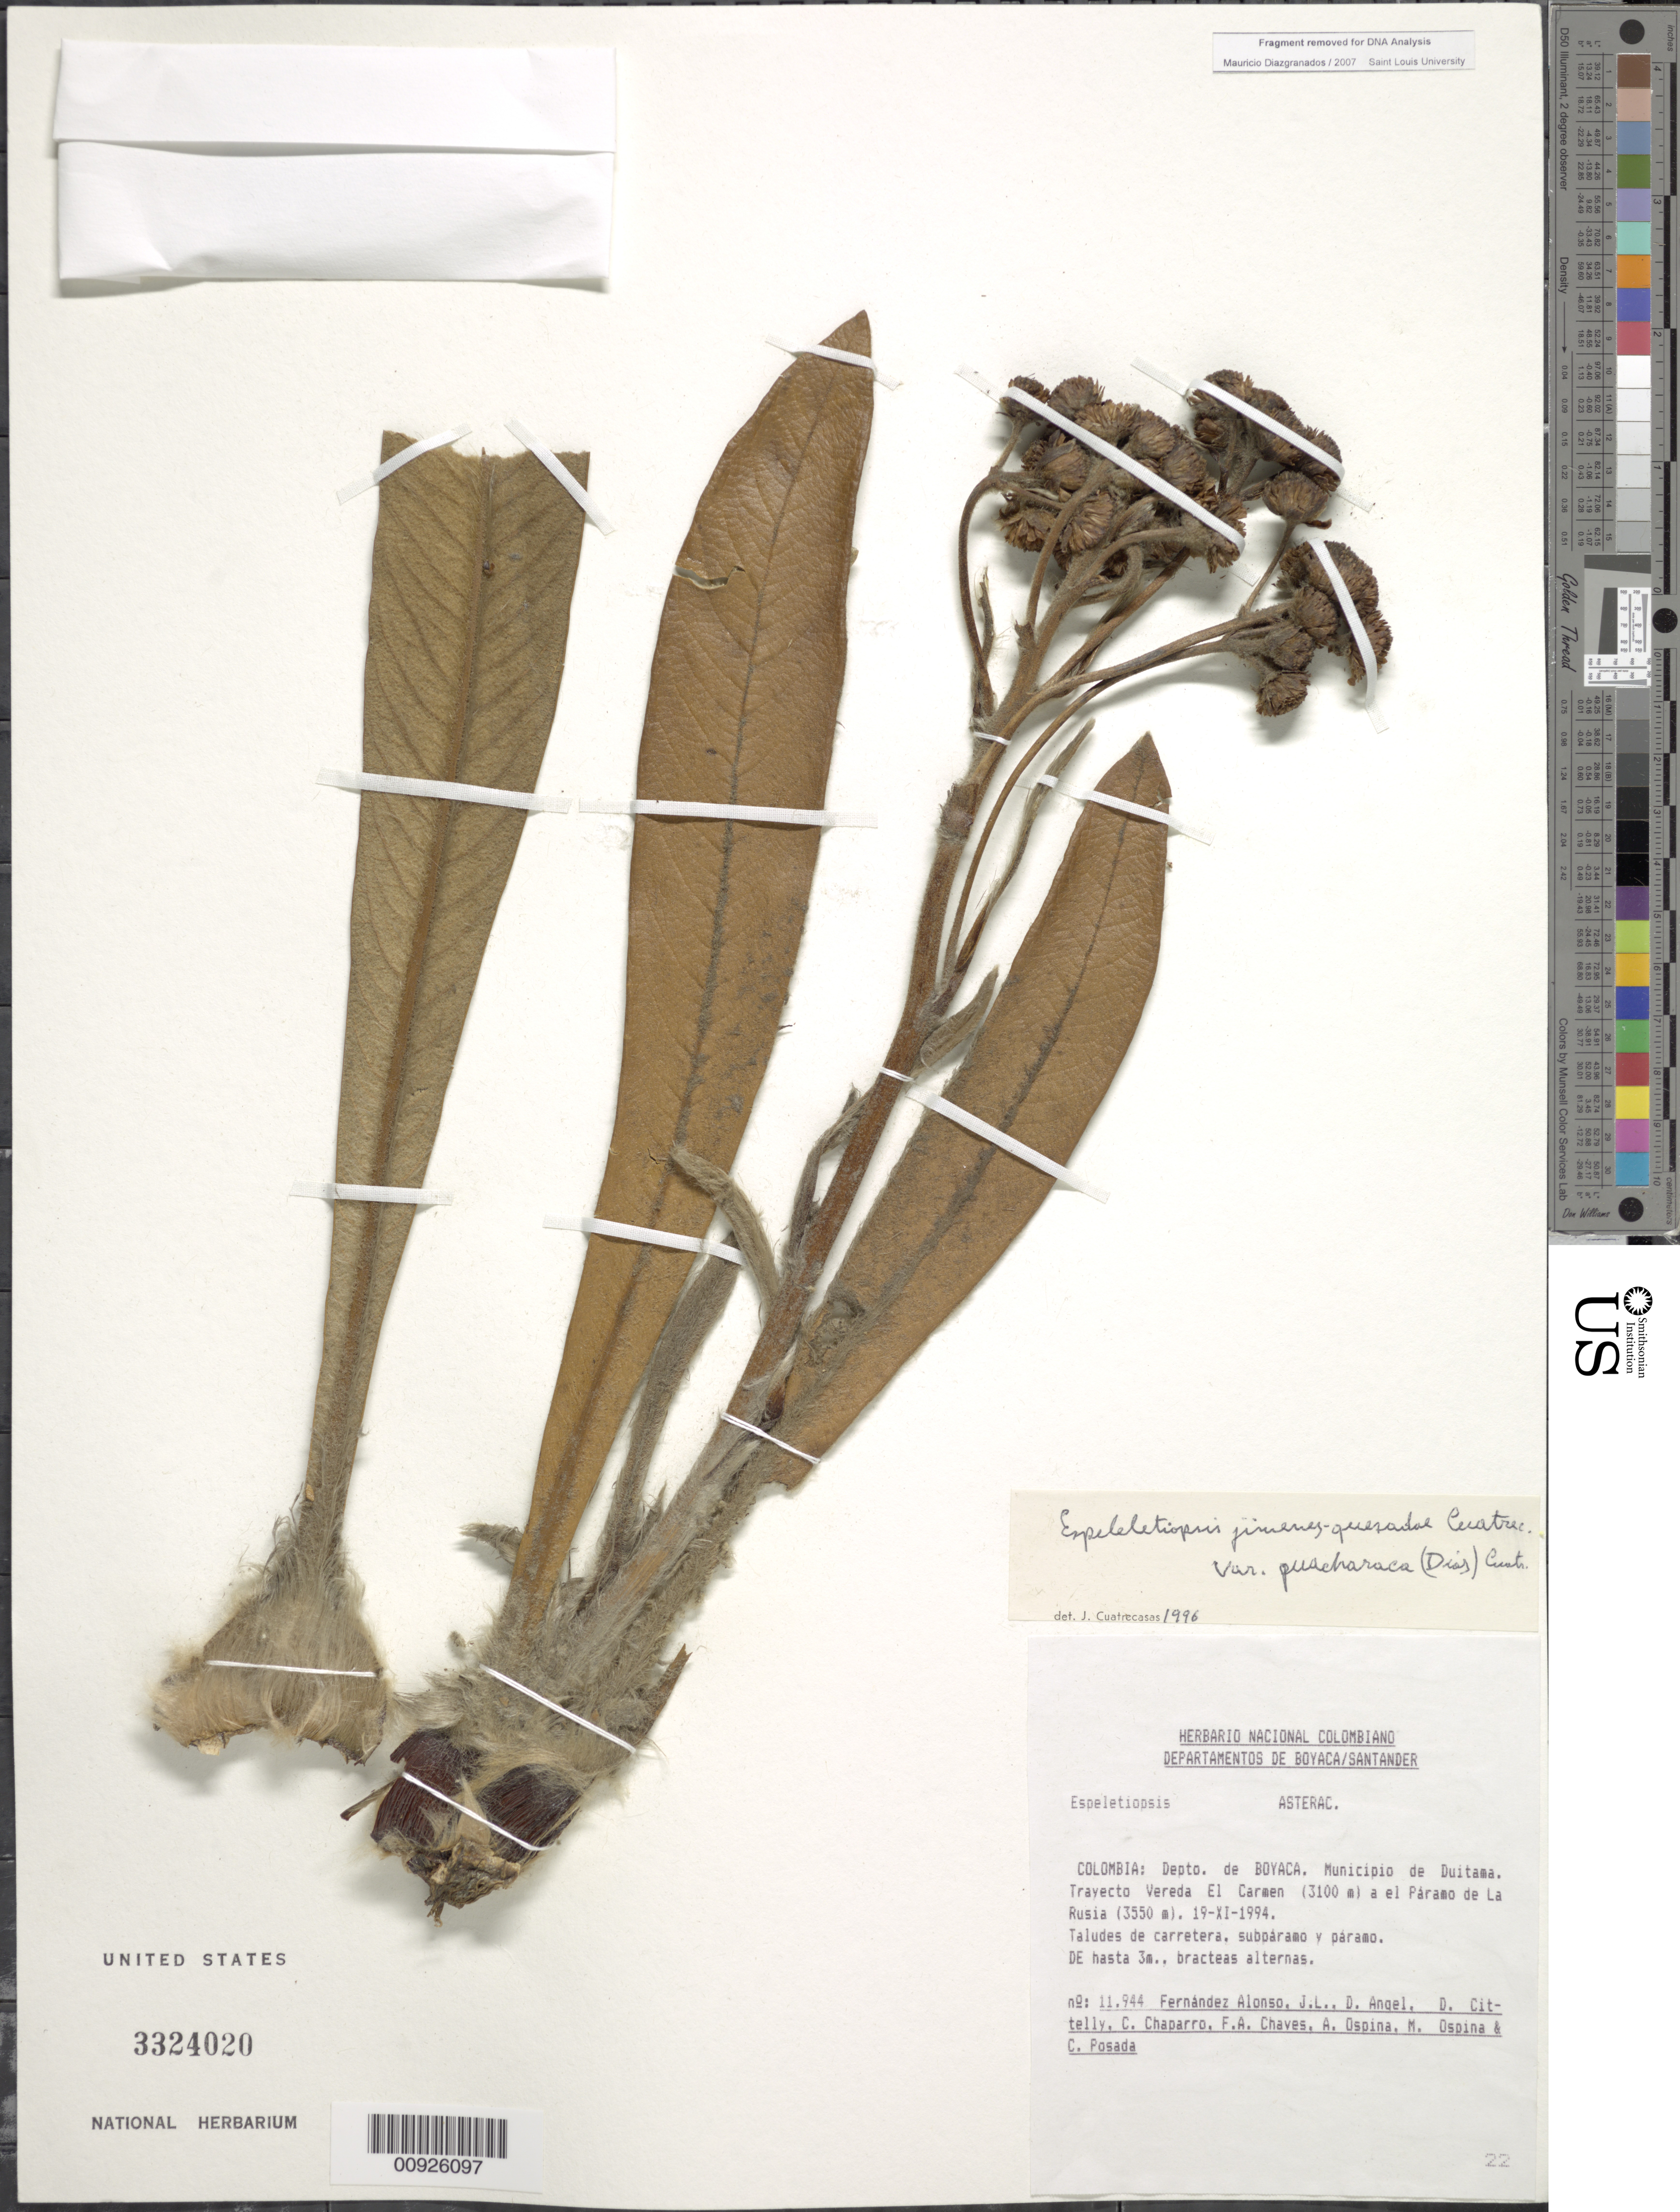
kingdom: Plantae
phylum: Tracheophyta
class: Magnoliopsida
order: Asterales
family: Asteraceae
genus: Espeletiopsis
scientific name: Espeletiopsis jimenez-quesadae var. guacharaca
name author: (S. Díaz) Cuatrec.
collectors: J. L. Fernández-Alonso, D. Angel, D. Cittelly, F. Chaves & et al.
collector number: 11944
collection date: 1994-11-19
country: Colombia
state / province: Boyacá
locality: Depto. de Boyacá. Municipio de Duitama. Trayecto Vereda El Carmen a el Paramo de La Rusia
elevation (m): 3100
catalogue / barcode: US 3324020